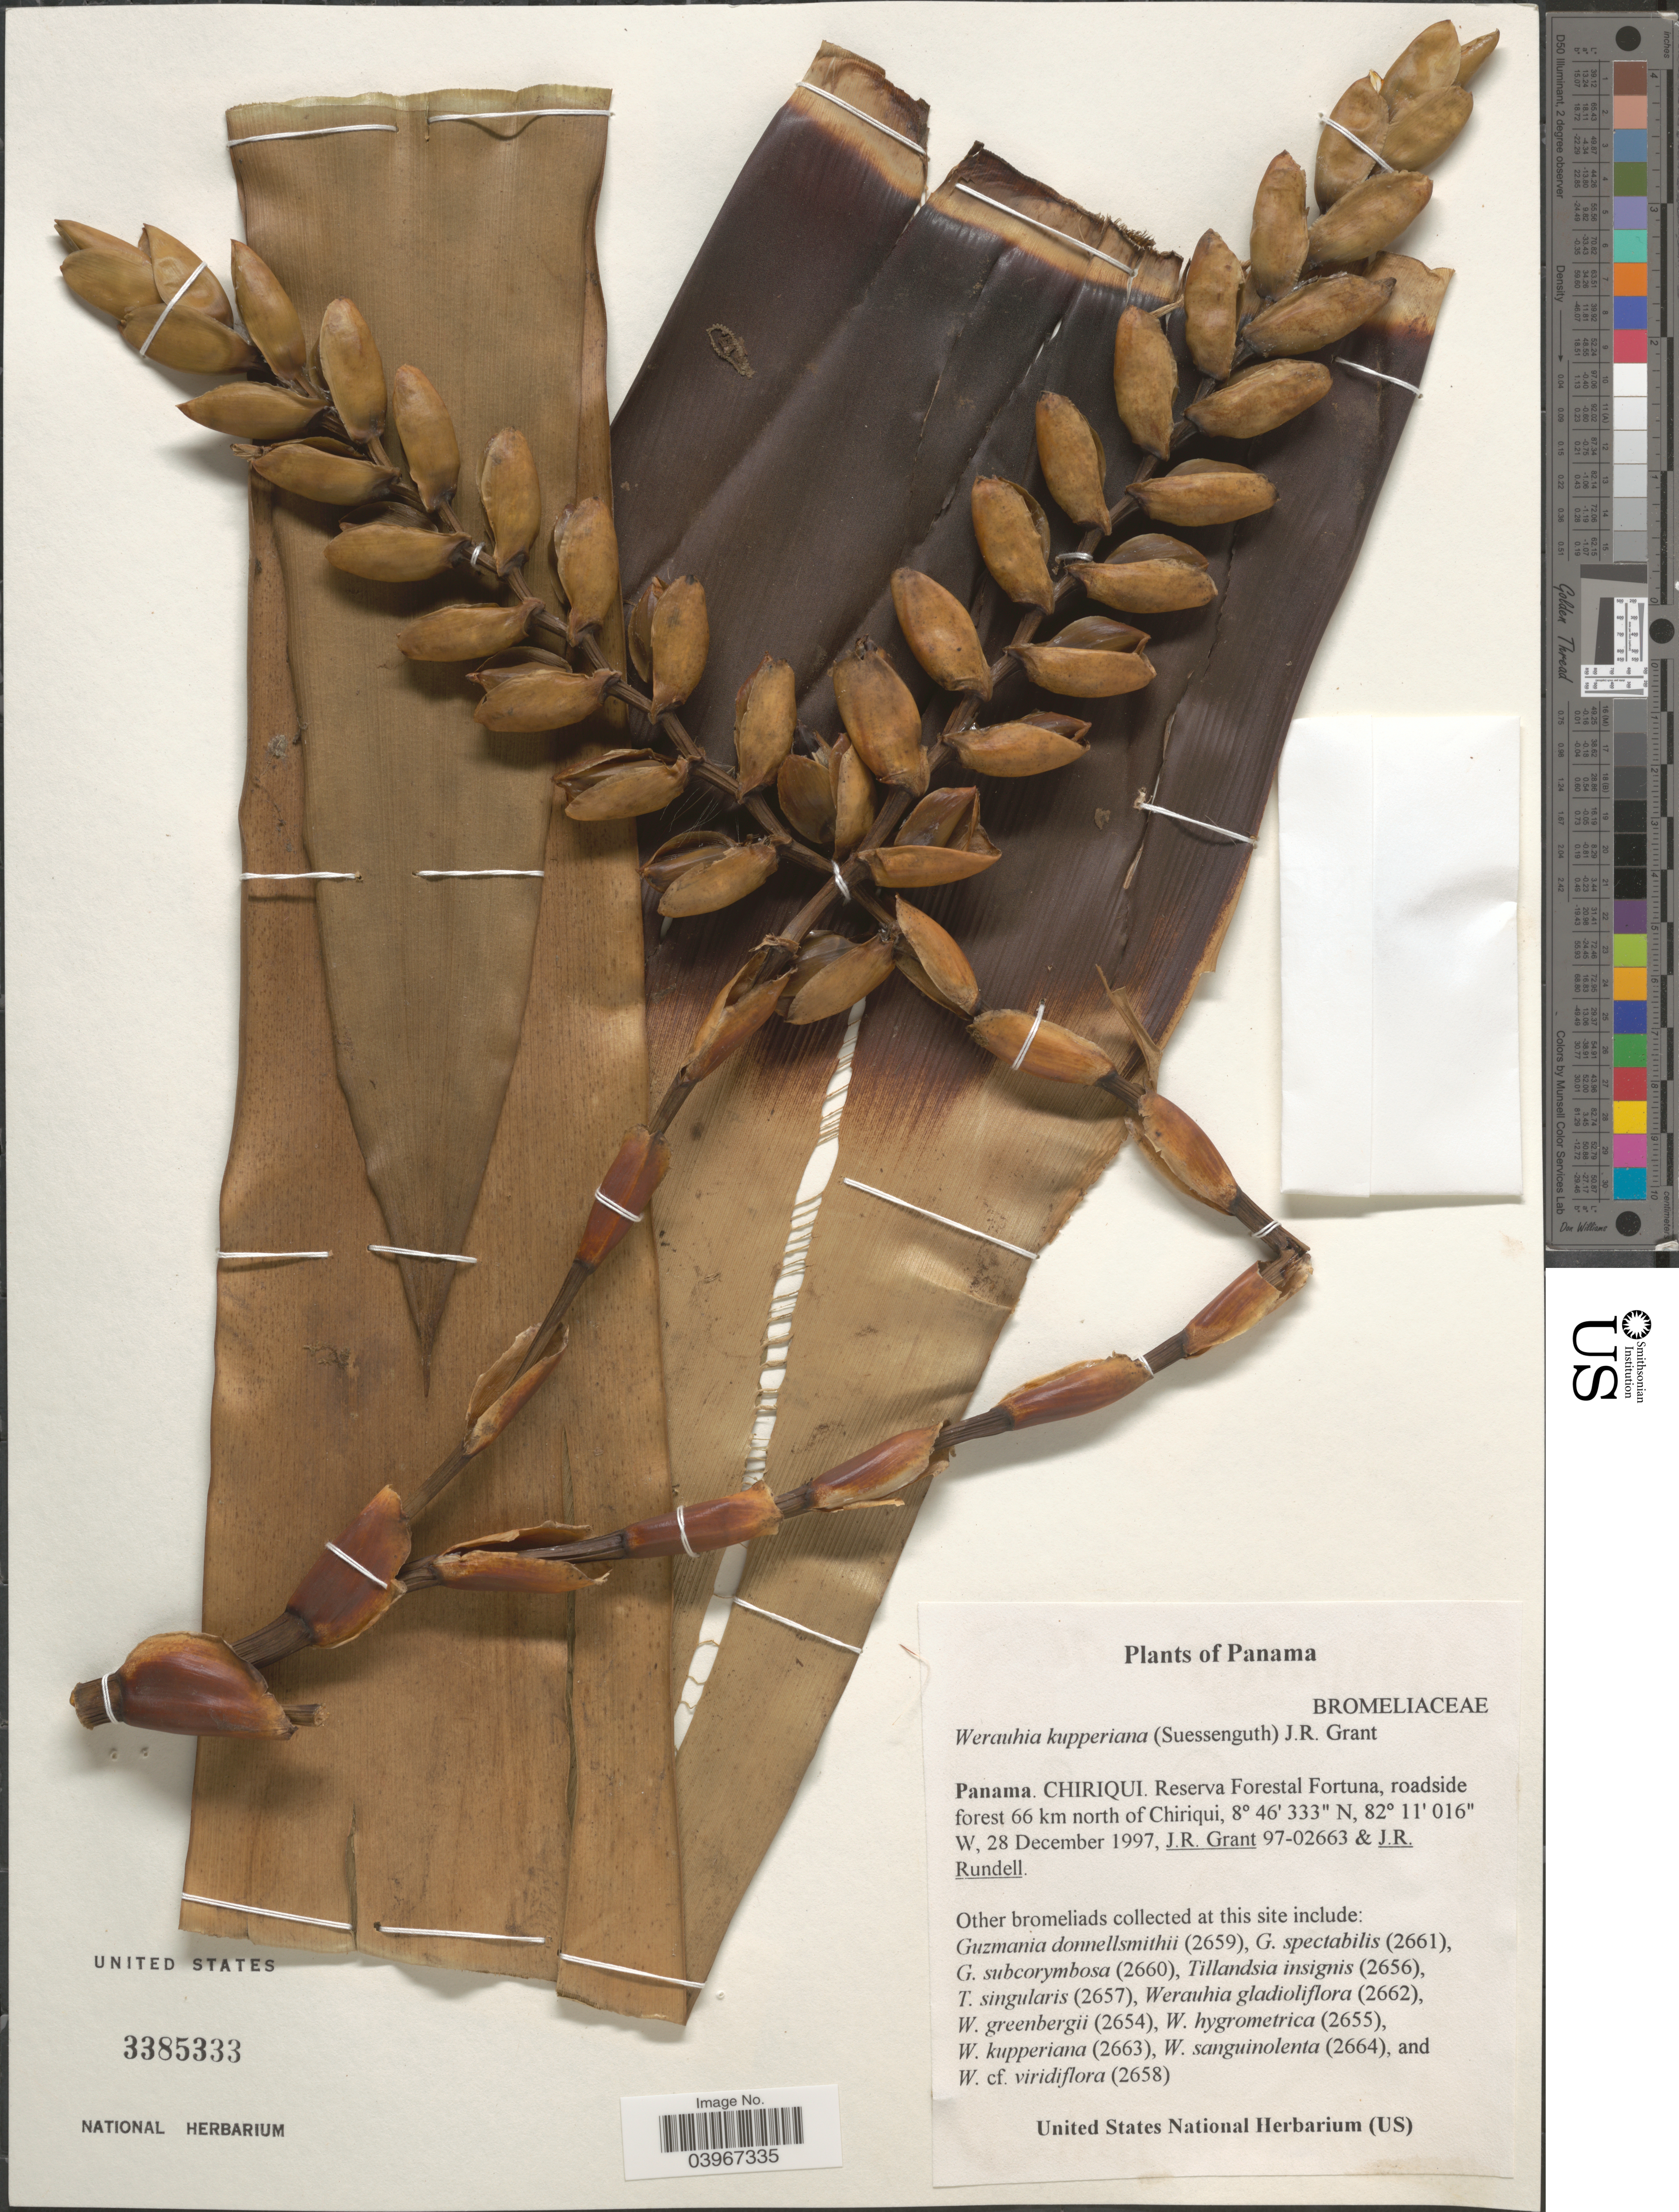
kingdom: Plantae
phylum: Tracheophyta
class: Liliopsida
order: Poales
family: Bromeliaceae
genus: Werauhia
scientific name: Werauhia kupperiana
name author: (Suess.) J.R. Grant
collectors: J. Grant & J. R. Rundell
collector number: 97-02663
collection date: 1997-12-28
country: Panama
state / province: Chiriqui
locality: Reserva Forestal Fortuna, roadside forest 66 km north of Chiriqui.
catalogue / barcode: US 3385333